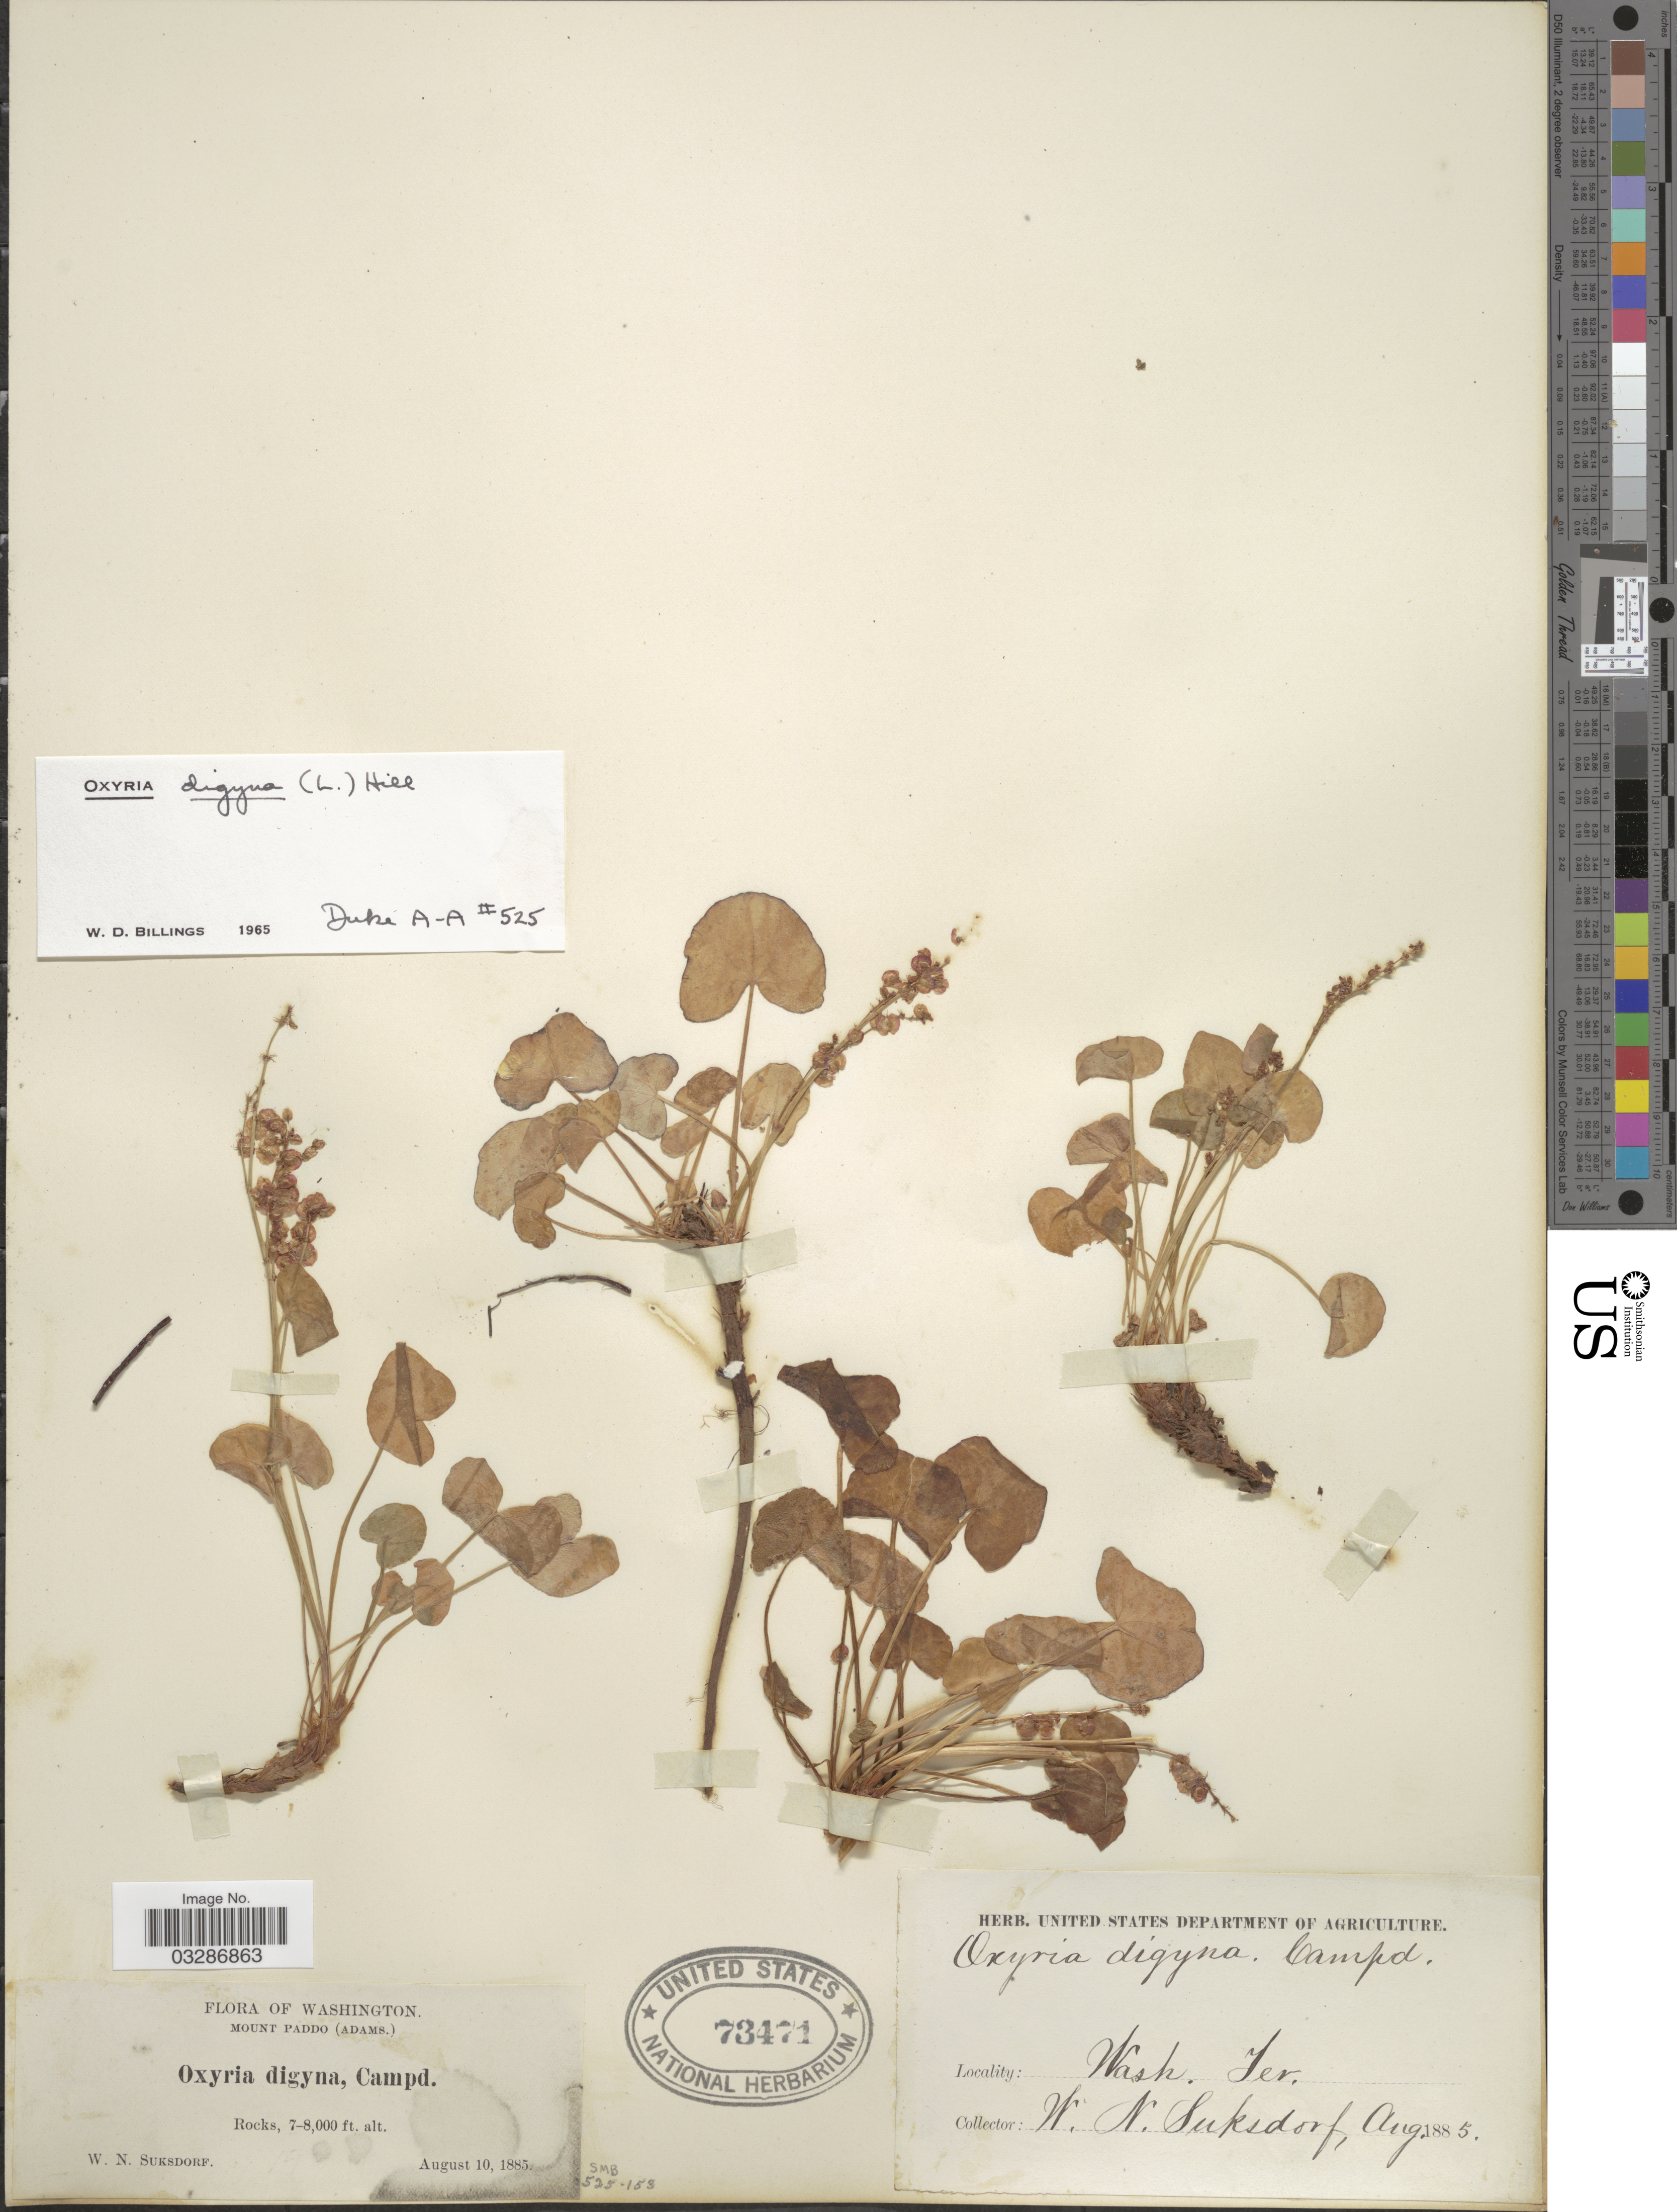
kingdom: Plantae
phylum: Tracheophyta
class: Magnoliopsida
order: Caryophyllales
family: Polygonaceae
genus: Oxyria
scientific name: Oxyria digyna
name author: (L.) Hill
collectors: W. N. Suksdorf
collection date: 1885-08-10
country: United States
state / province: Washington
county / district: Skamania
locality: Mount Paddo (Adams).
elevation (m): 2134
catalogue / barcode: US 73471